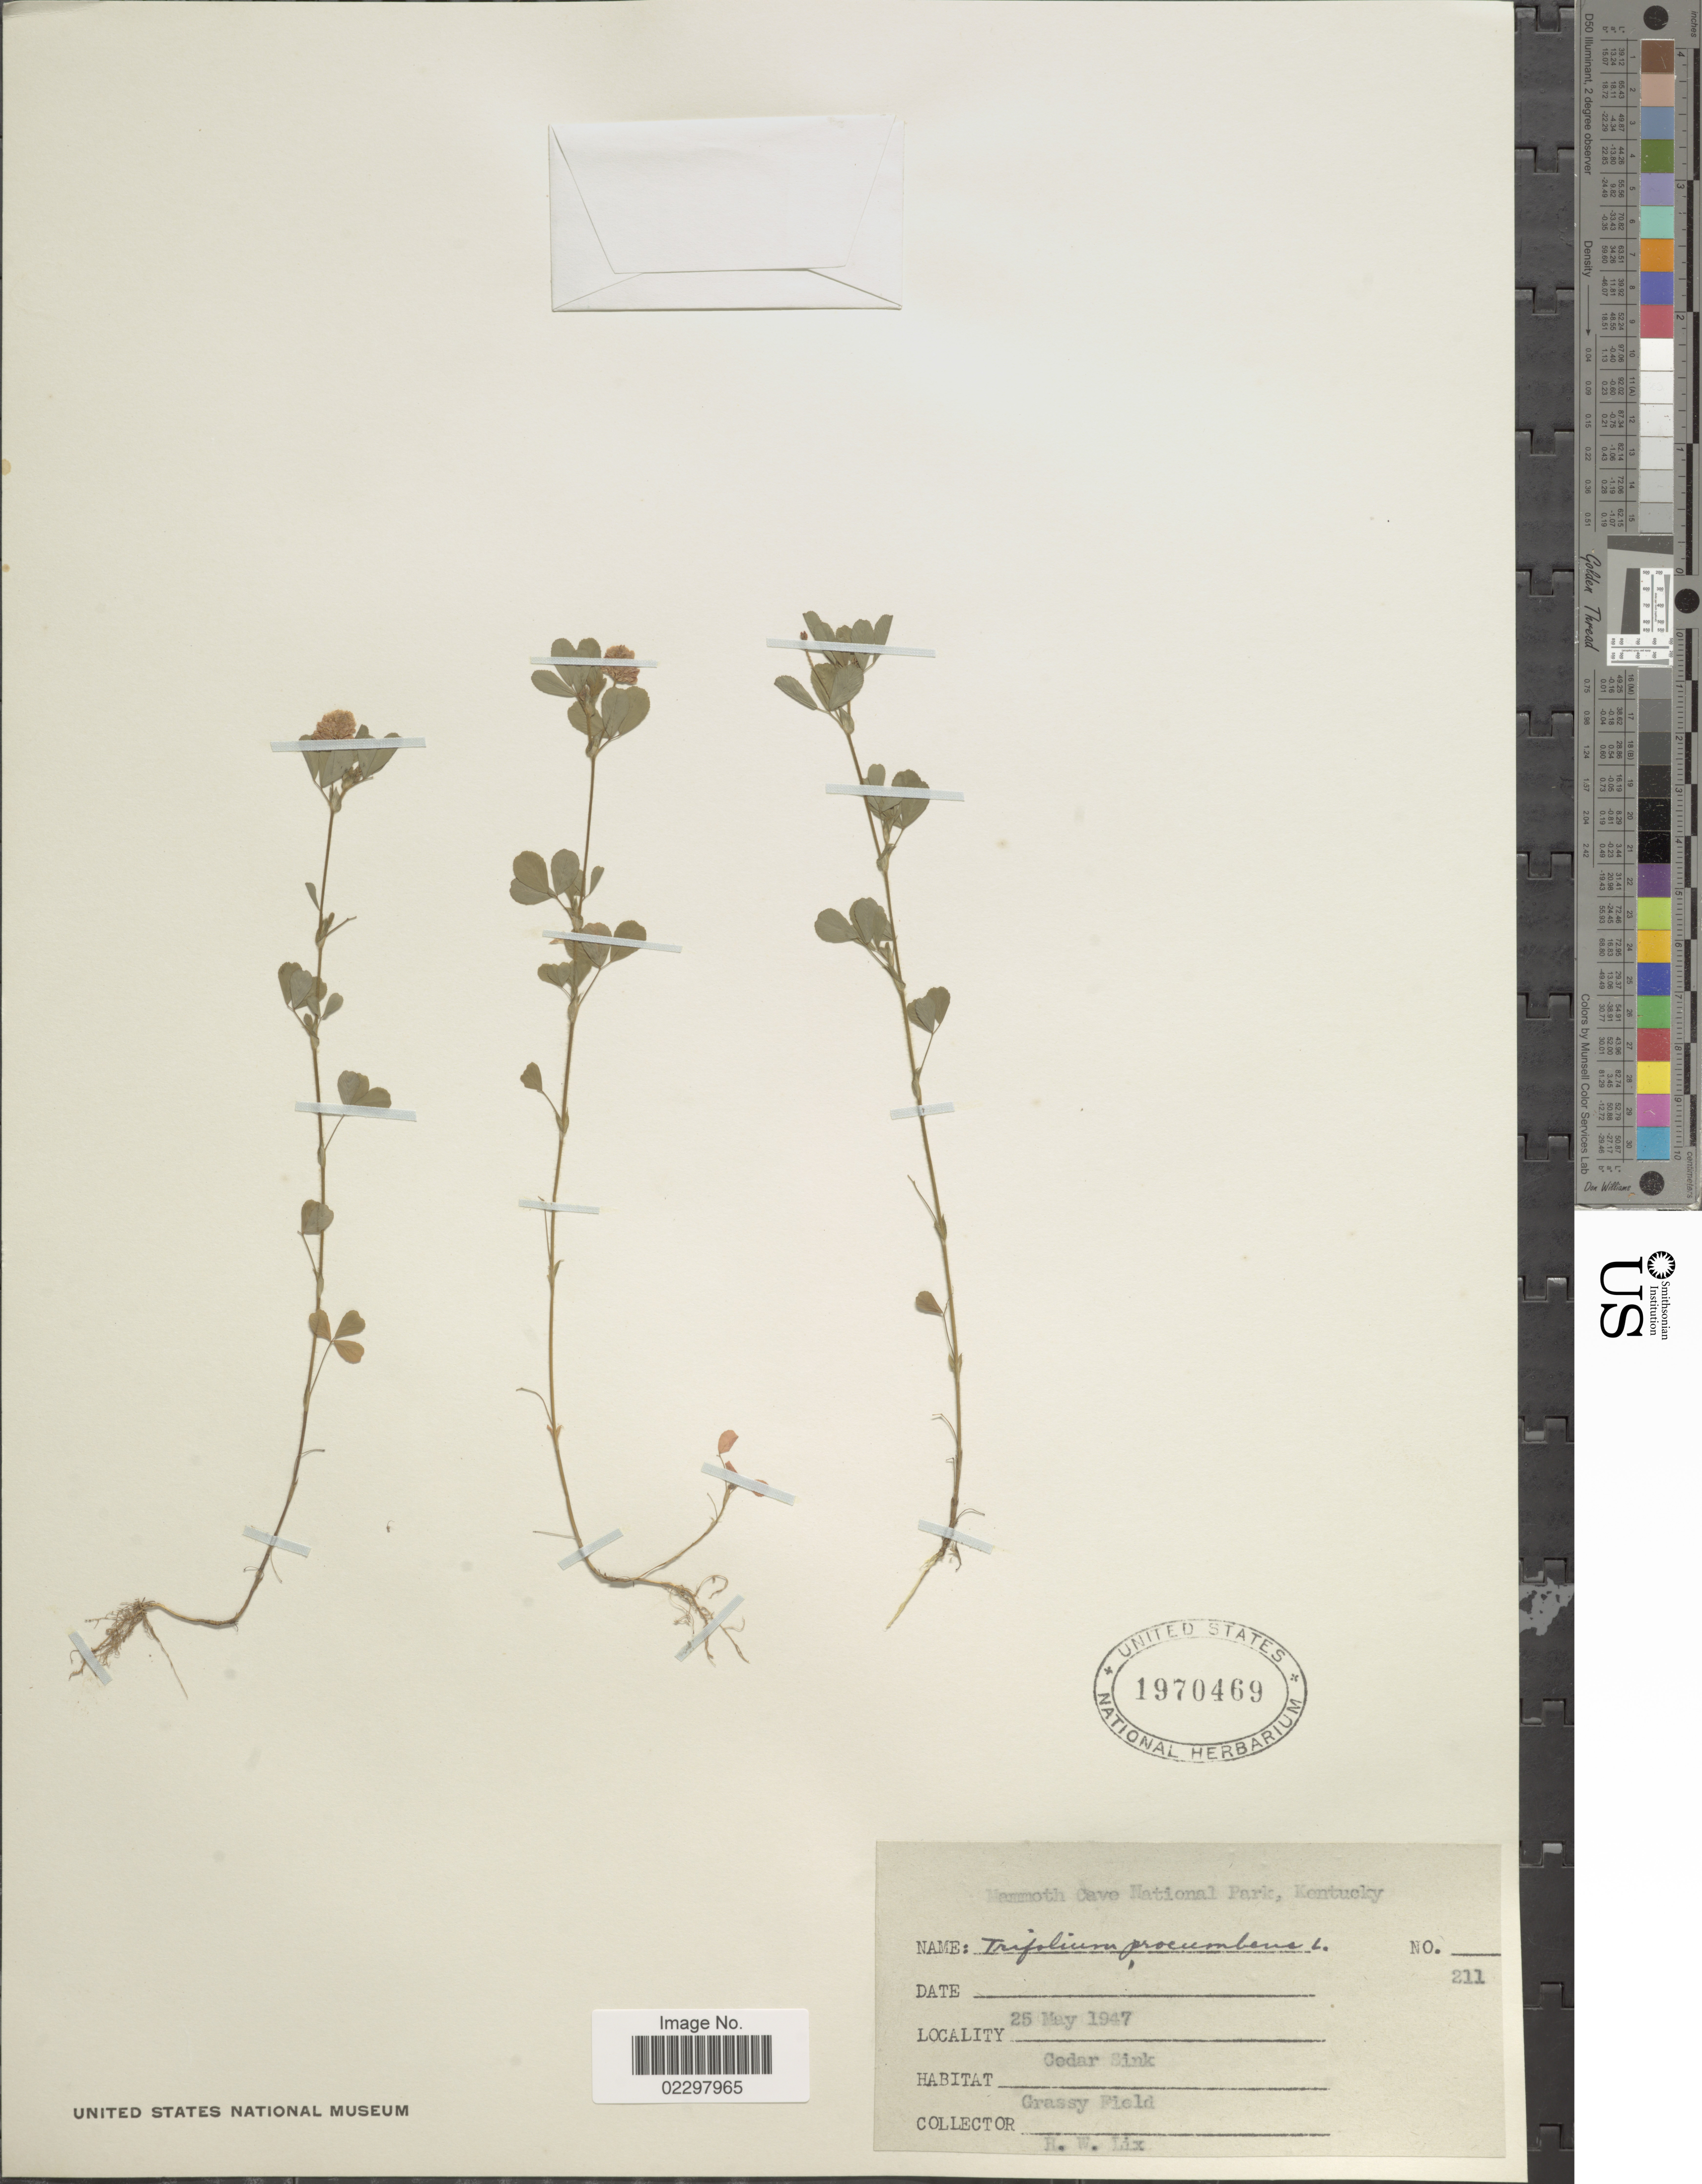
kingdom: Plantae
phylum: Tracheophyta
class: Magnoliopsida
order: Fabales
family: Fabaceae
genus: Trifolium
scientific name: Trifolium procumbens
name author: L.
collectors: H. W. Lix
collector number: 211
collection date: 1947-05-25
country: United States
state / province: Kentucky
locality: Mammoth Cave National Park, Cedar Sink, grassy Field.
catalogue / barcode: US 1970469